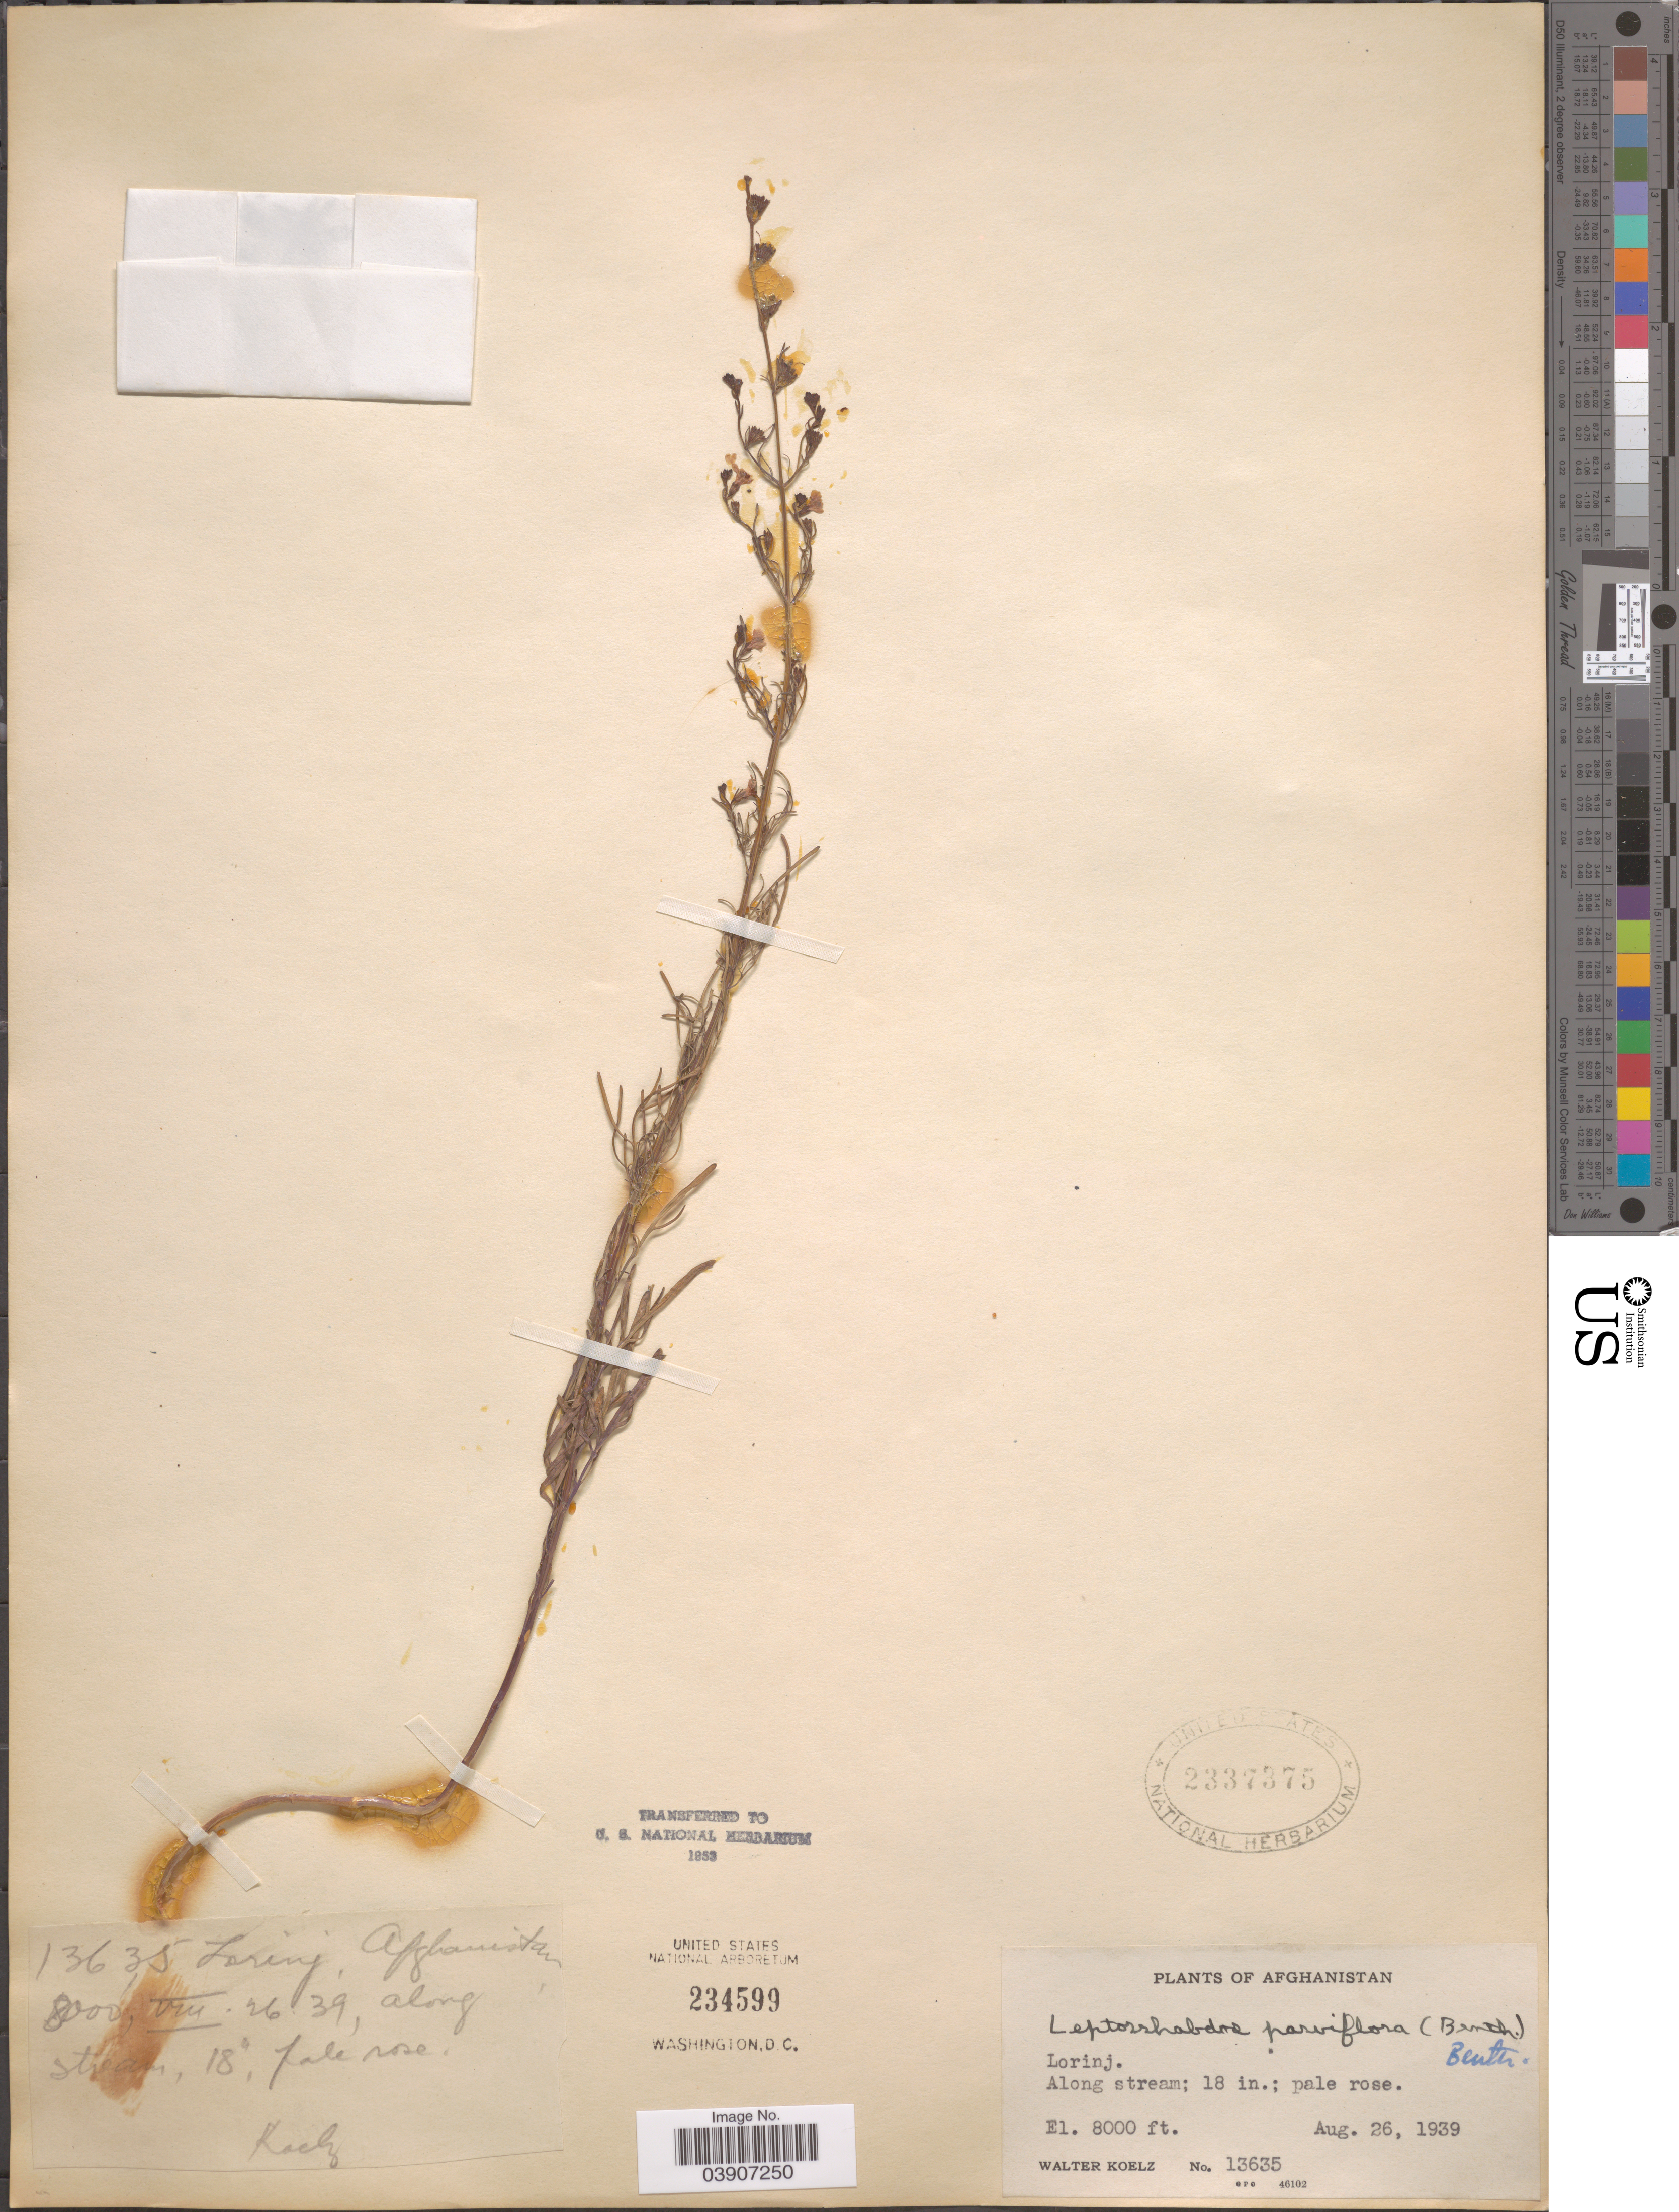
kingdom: Plantae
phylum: Tracheophyta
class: Magnoliopsida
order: Lamiales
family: Orobanchaceae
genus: Leptorhabdos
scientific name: Leptorhabdos parviflora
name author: (Benth.) Benth.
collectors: W. N. Koelz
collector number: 13635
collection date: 1939-08-26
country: Afghanistan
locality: Lorinj.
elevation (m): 2438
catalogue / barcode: US 2337375